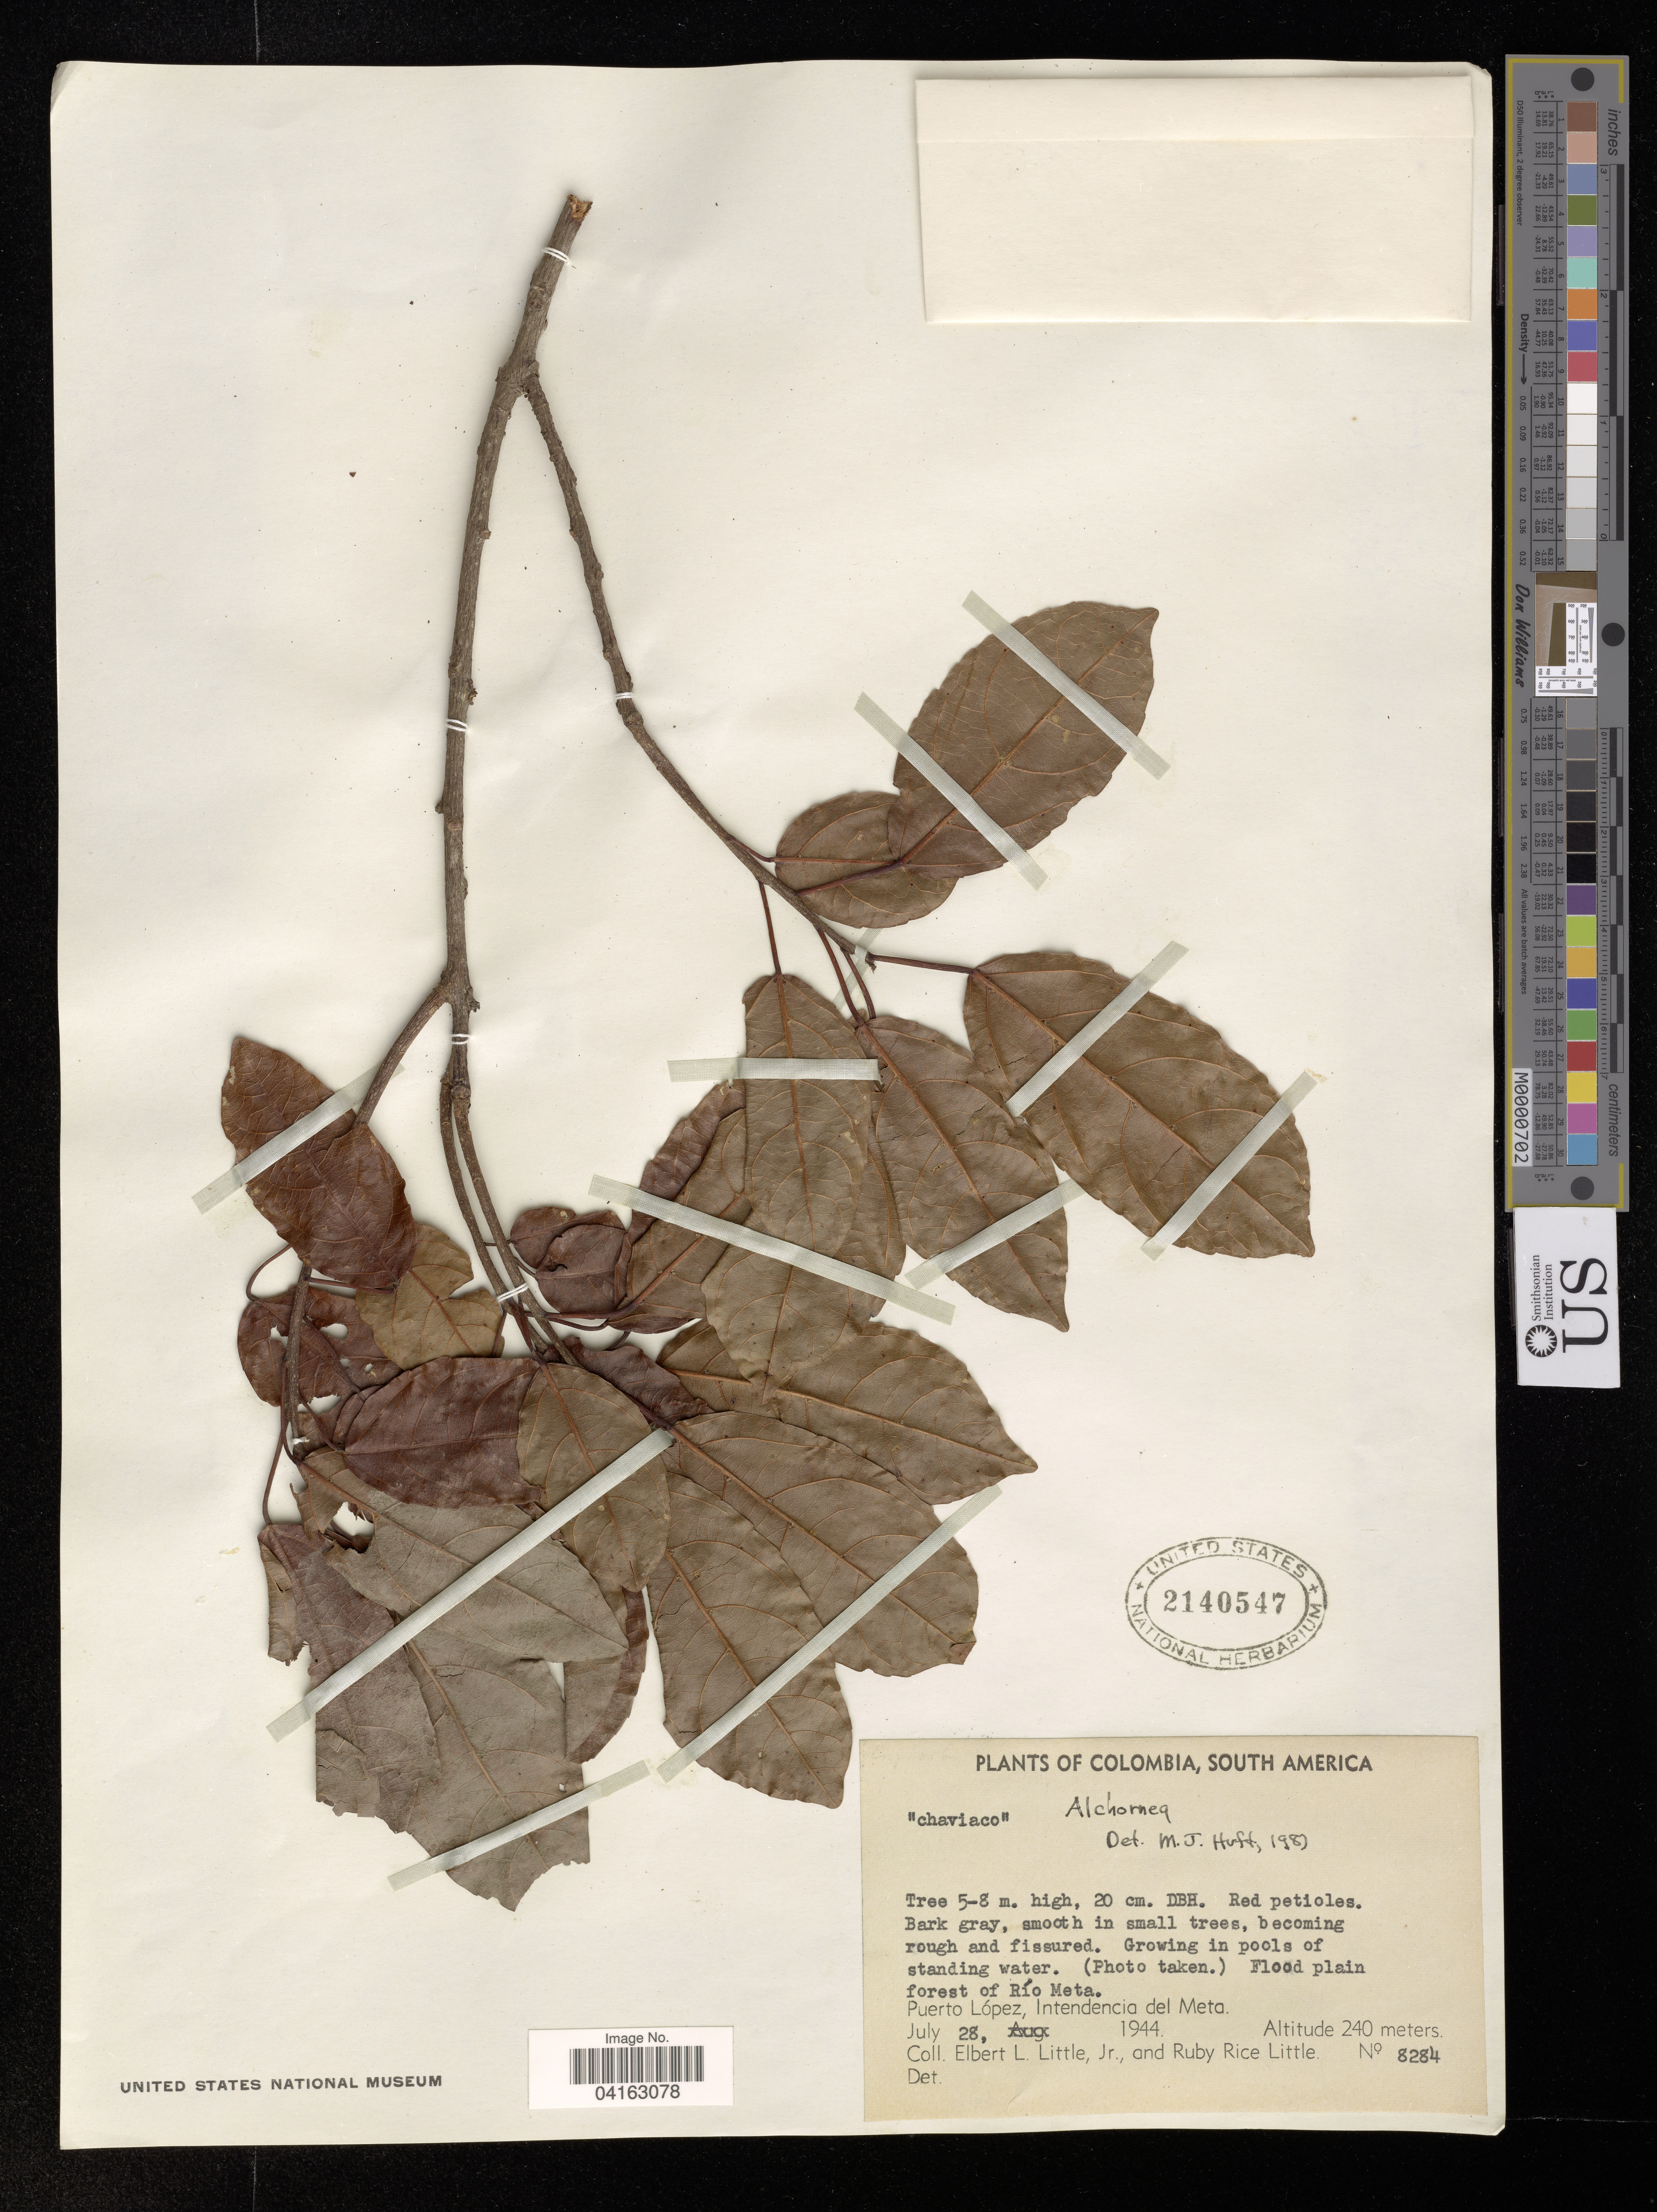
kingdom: Plantae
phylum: Tracheophyta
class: Magnoliopsida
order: Malpighiales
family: Euphorbiaceae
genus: Alchornea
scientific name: Alchornea sp.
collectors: E. Little & R. R. Little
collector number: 7284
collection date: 1944-07-28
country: Colombia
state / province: Meta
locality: Puerto López, Intendencia del Meta.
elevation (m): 240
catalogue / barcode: US 2140547